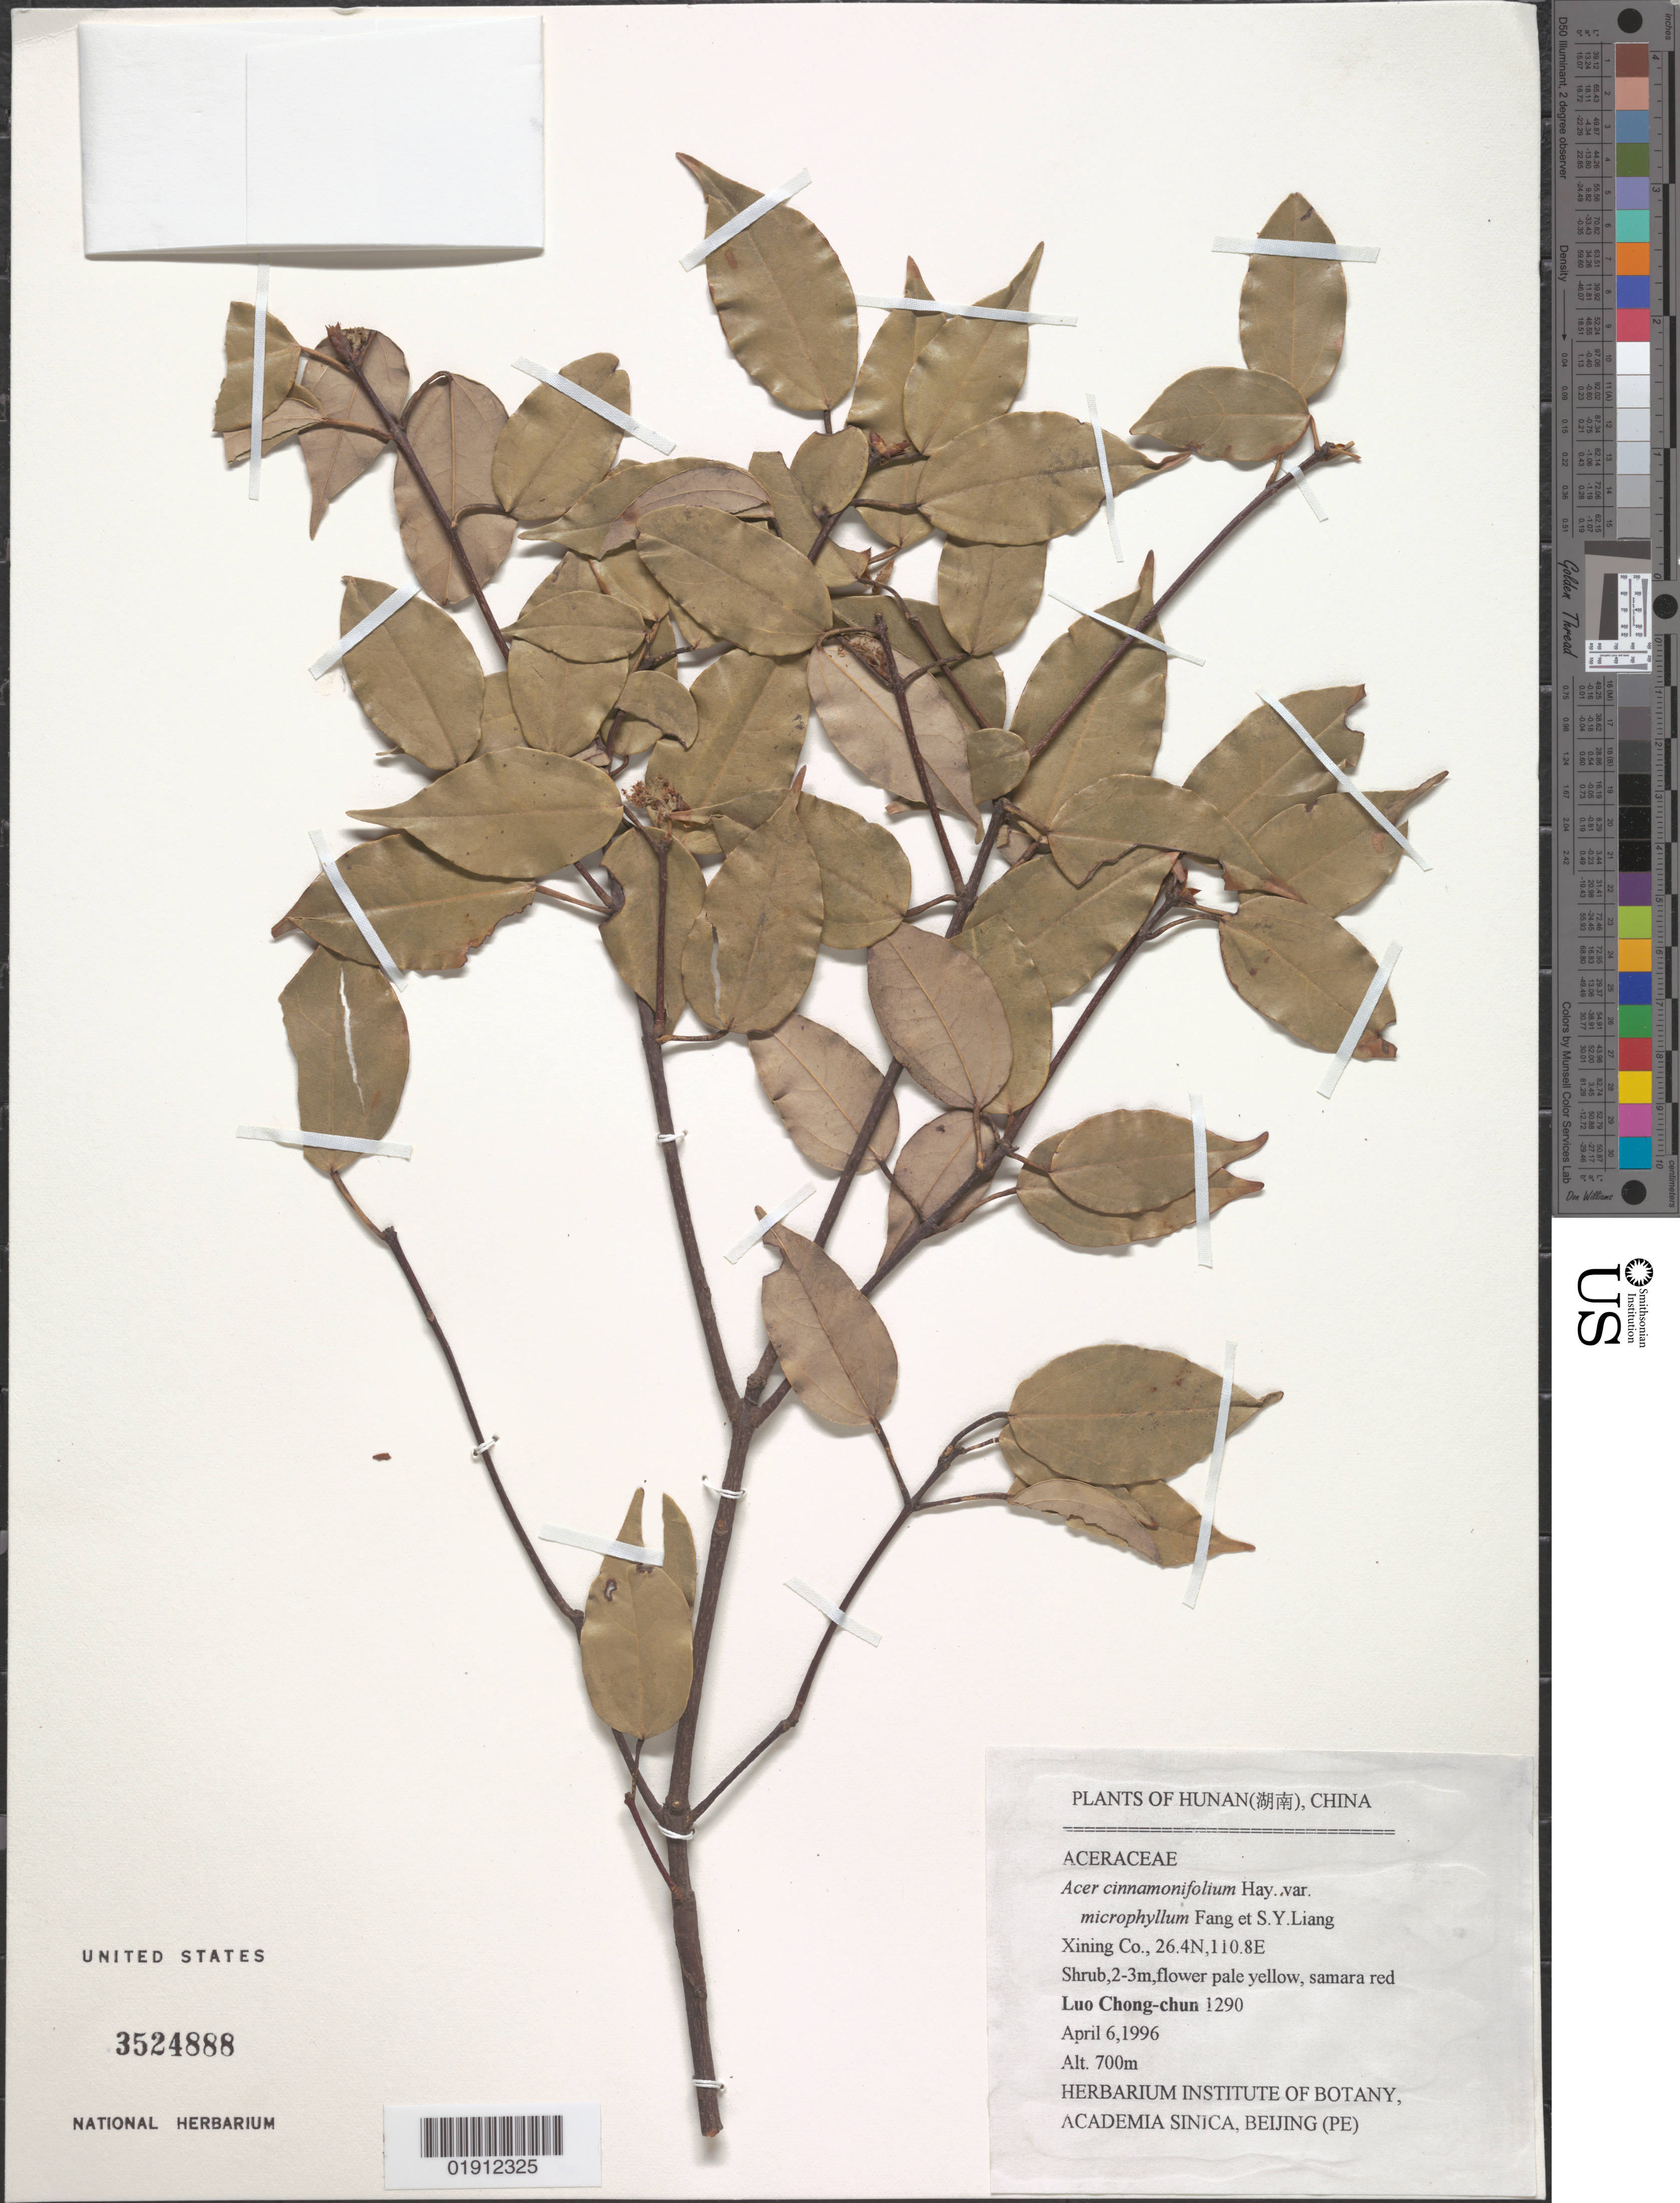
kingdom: Plantae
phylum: Tracheophyta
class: Magnoliopsida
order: Sapindales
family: Sapindaceae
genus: Acer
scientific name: Acer coriaceifolium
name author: H. Lév.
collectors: L. Chong-Chun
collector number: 1290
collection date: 1996-04-06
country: China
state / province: Hunan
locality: Xining Co.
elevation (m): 700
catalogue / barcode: US 3524888